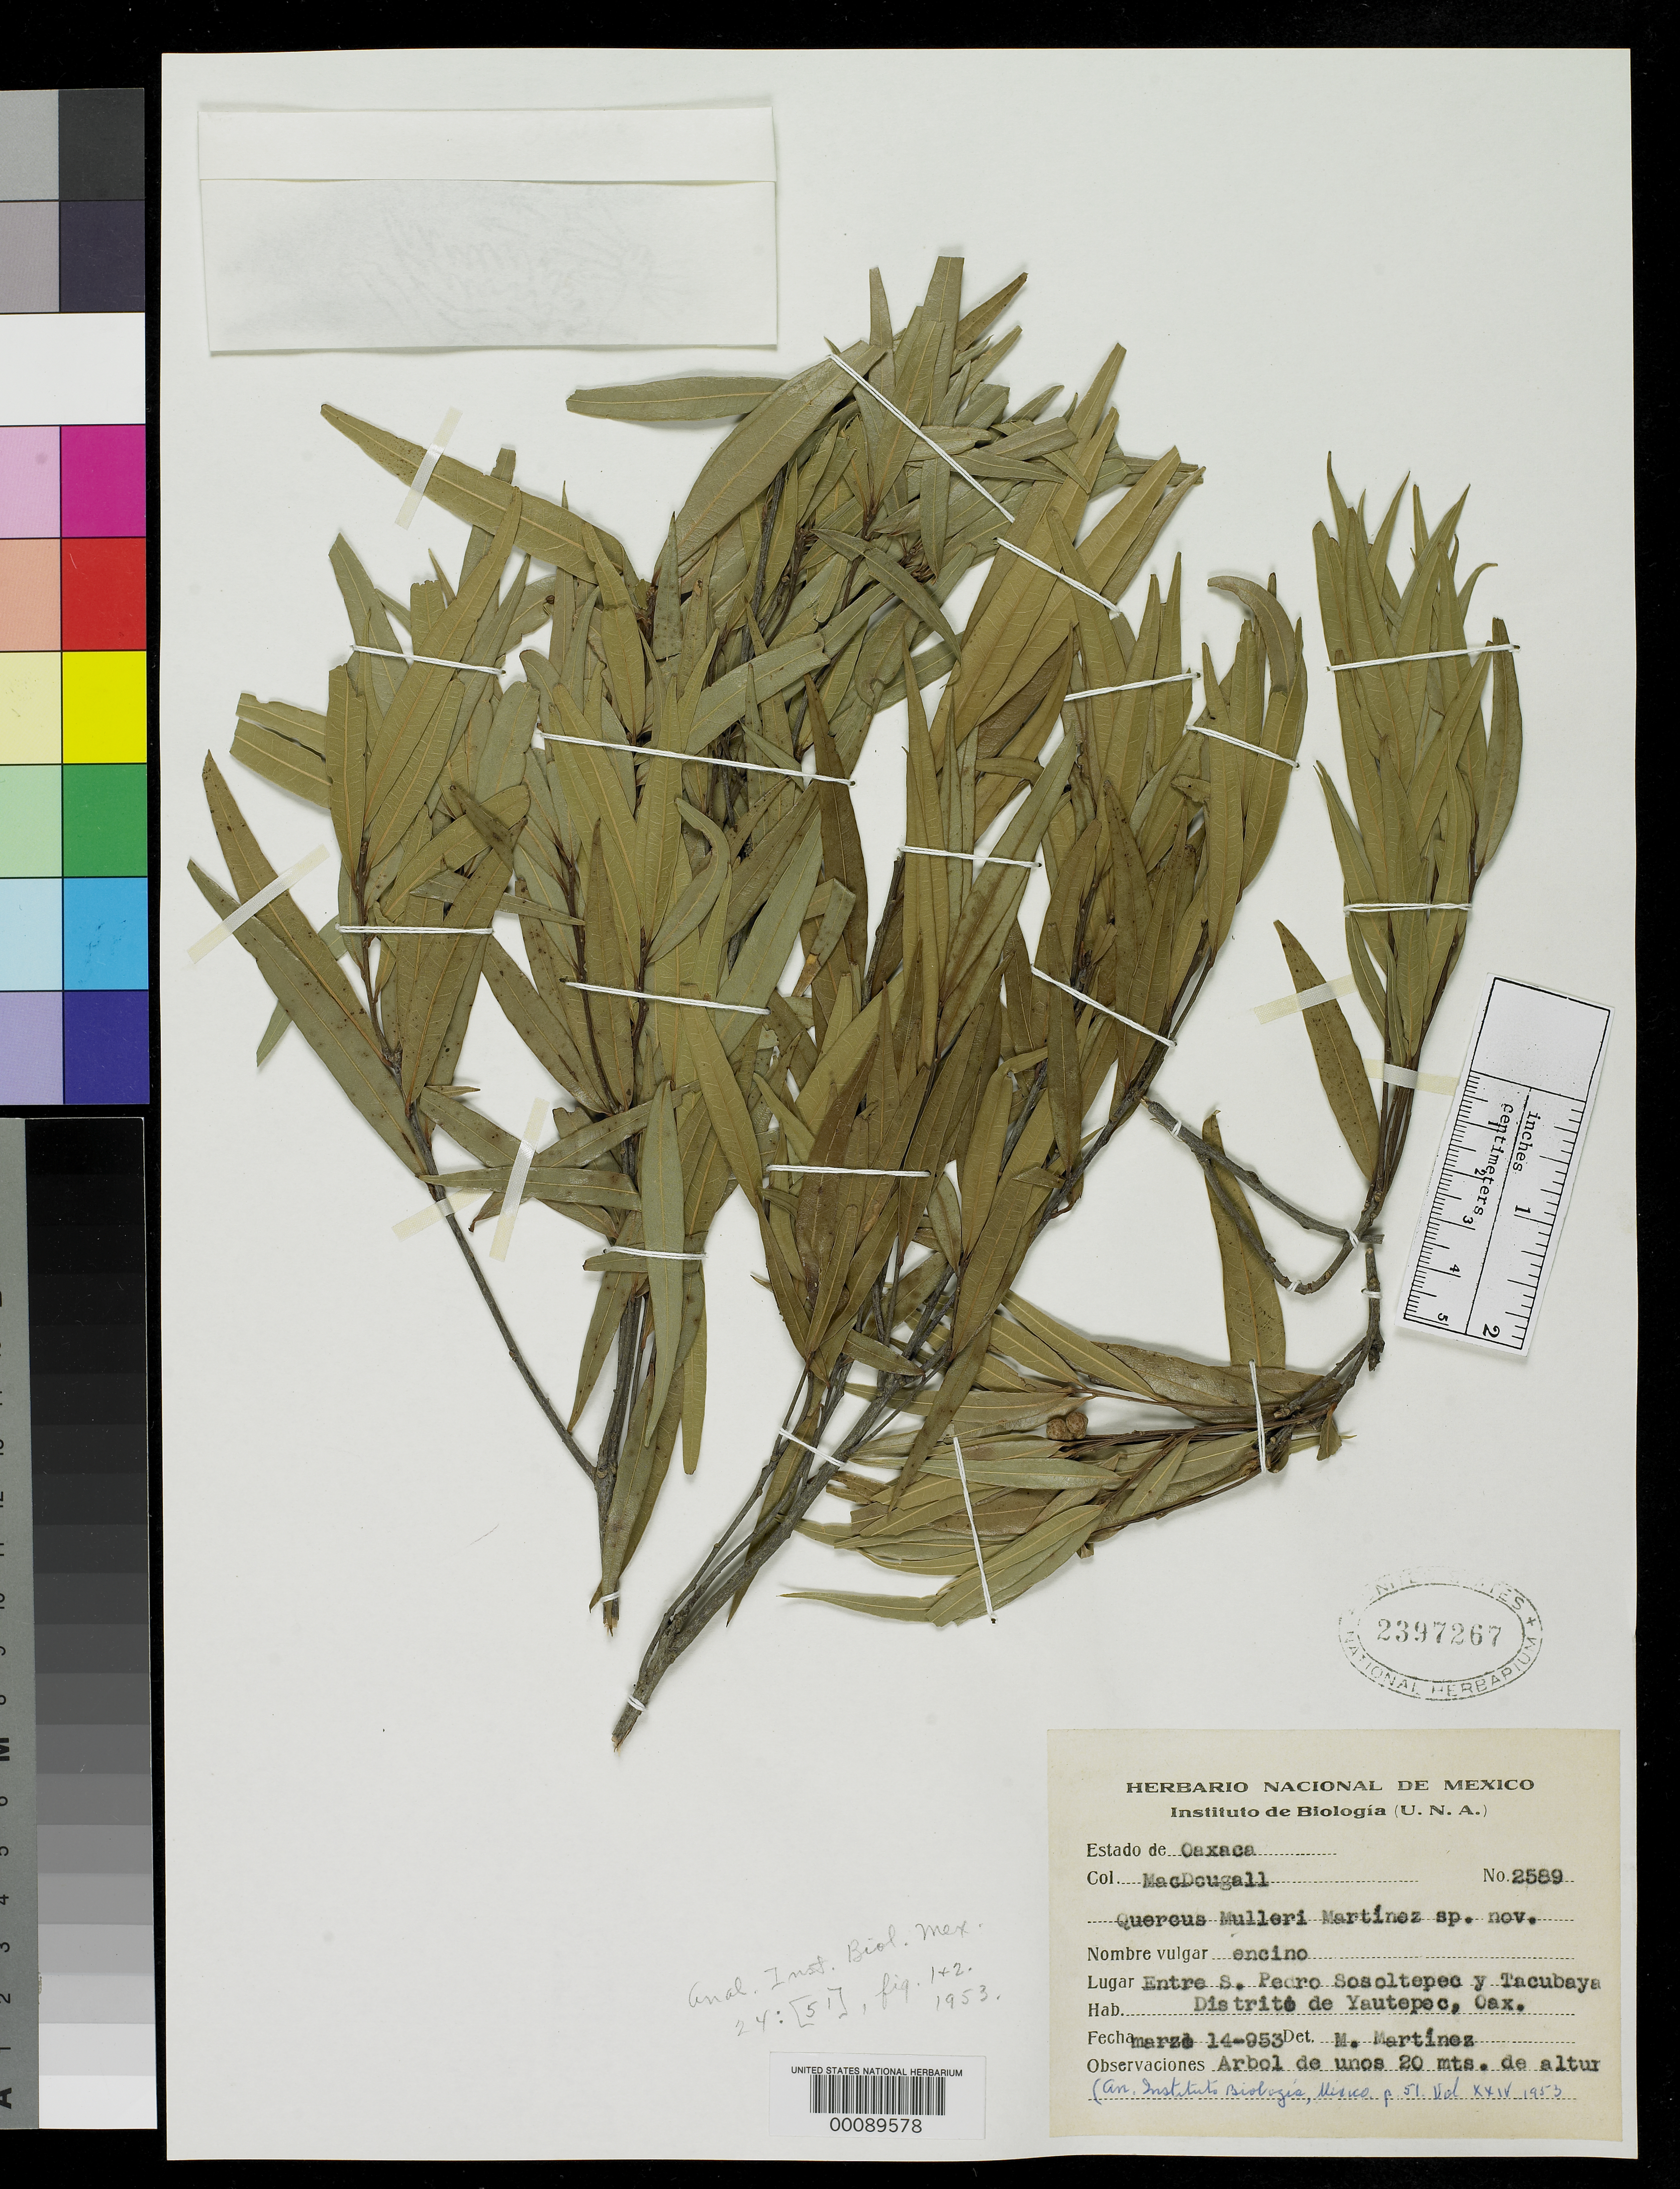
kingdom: Plantae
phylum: Tracheophyta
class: Magnoliopsida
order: Fagales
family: Fagaceae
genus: Quercus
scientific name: Quercus mulleri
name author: Martínez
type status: Paratype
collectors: T. Macdougall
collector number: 2589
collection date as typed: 14 Mar 1953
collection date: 1953-03-14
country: Mexico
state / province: Oaxaca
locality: Between San Pedro Sosoltepec and Tacubaya.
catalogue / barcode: US 2397267